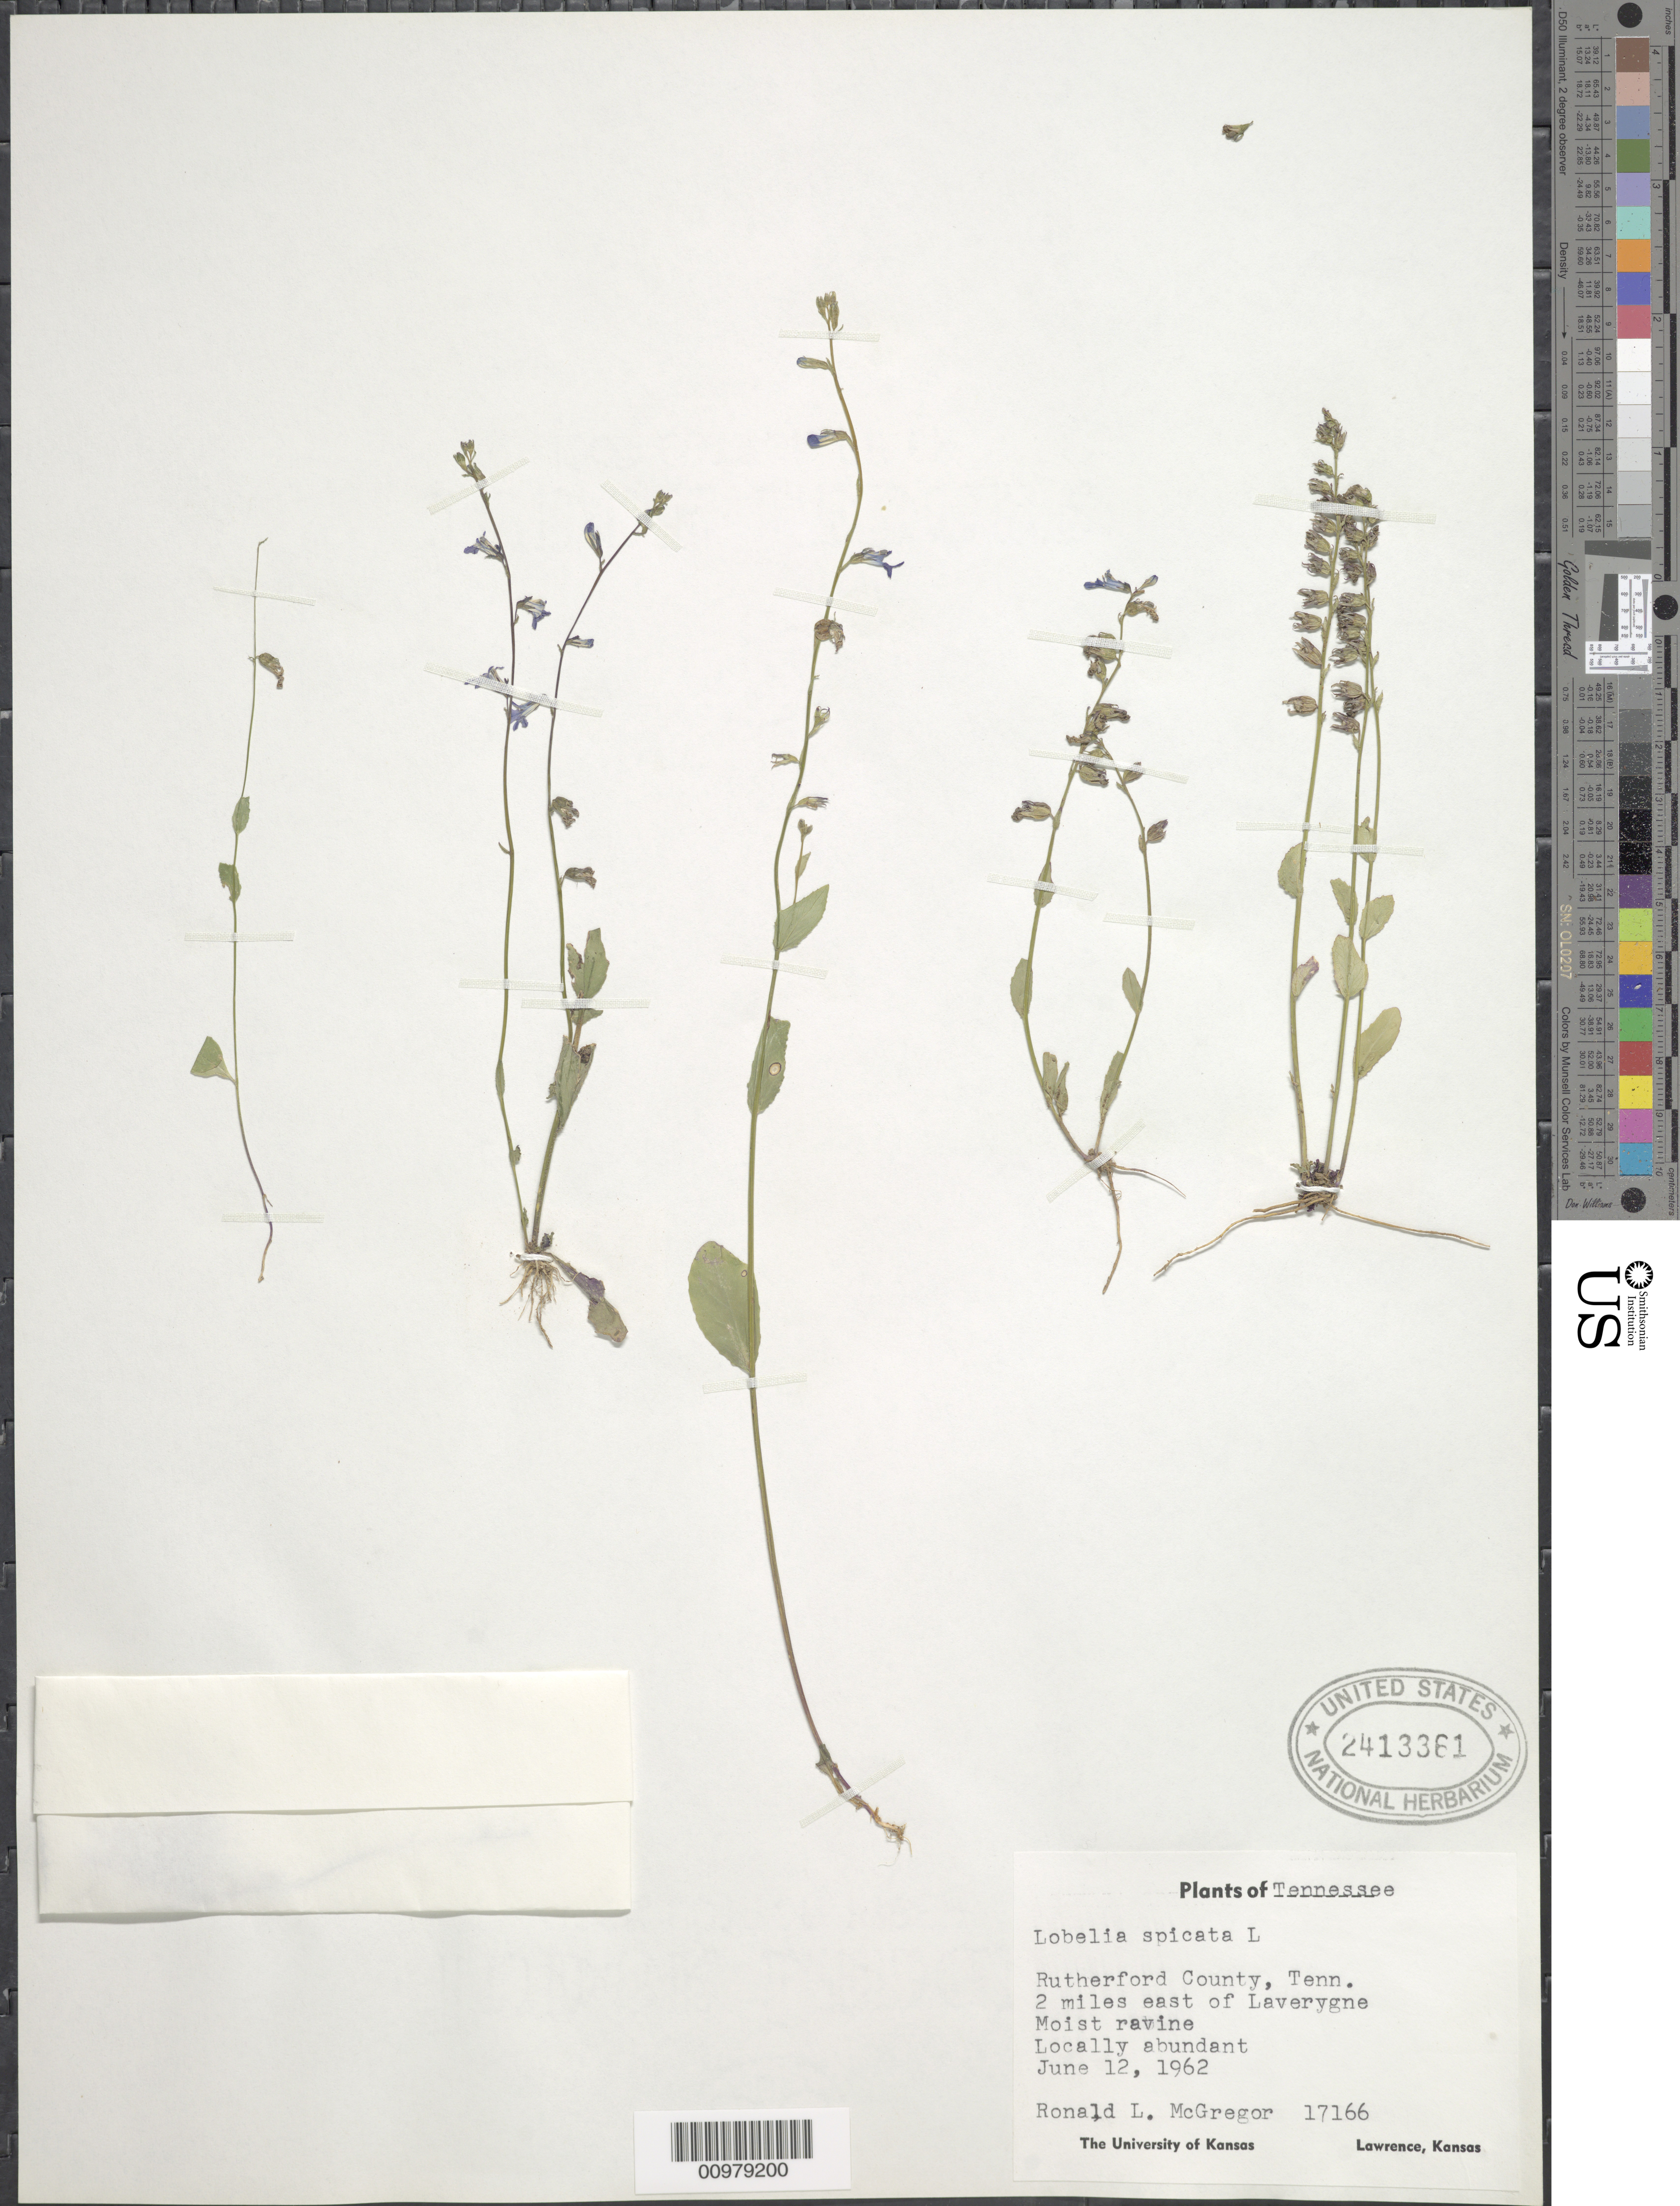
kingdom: Plantae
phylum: Tracheophyta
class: Magnoliopsida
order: Asterales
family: Campanulaceae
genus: Lobelia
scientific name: Lobelia spicata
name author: Lam.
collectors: R. McGregor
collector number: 17166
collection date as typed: June 12, 1962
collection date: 1962-06-12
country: United States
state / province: Tennessee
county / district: Rutherford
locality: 2 miles east of Laverygne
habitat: moist ravine, locally abundant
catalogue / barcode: US 2413361